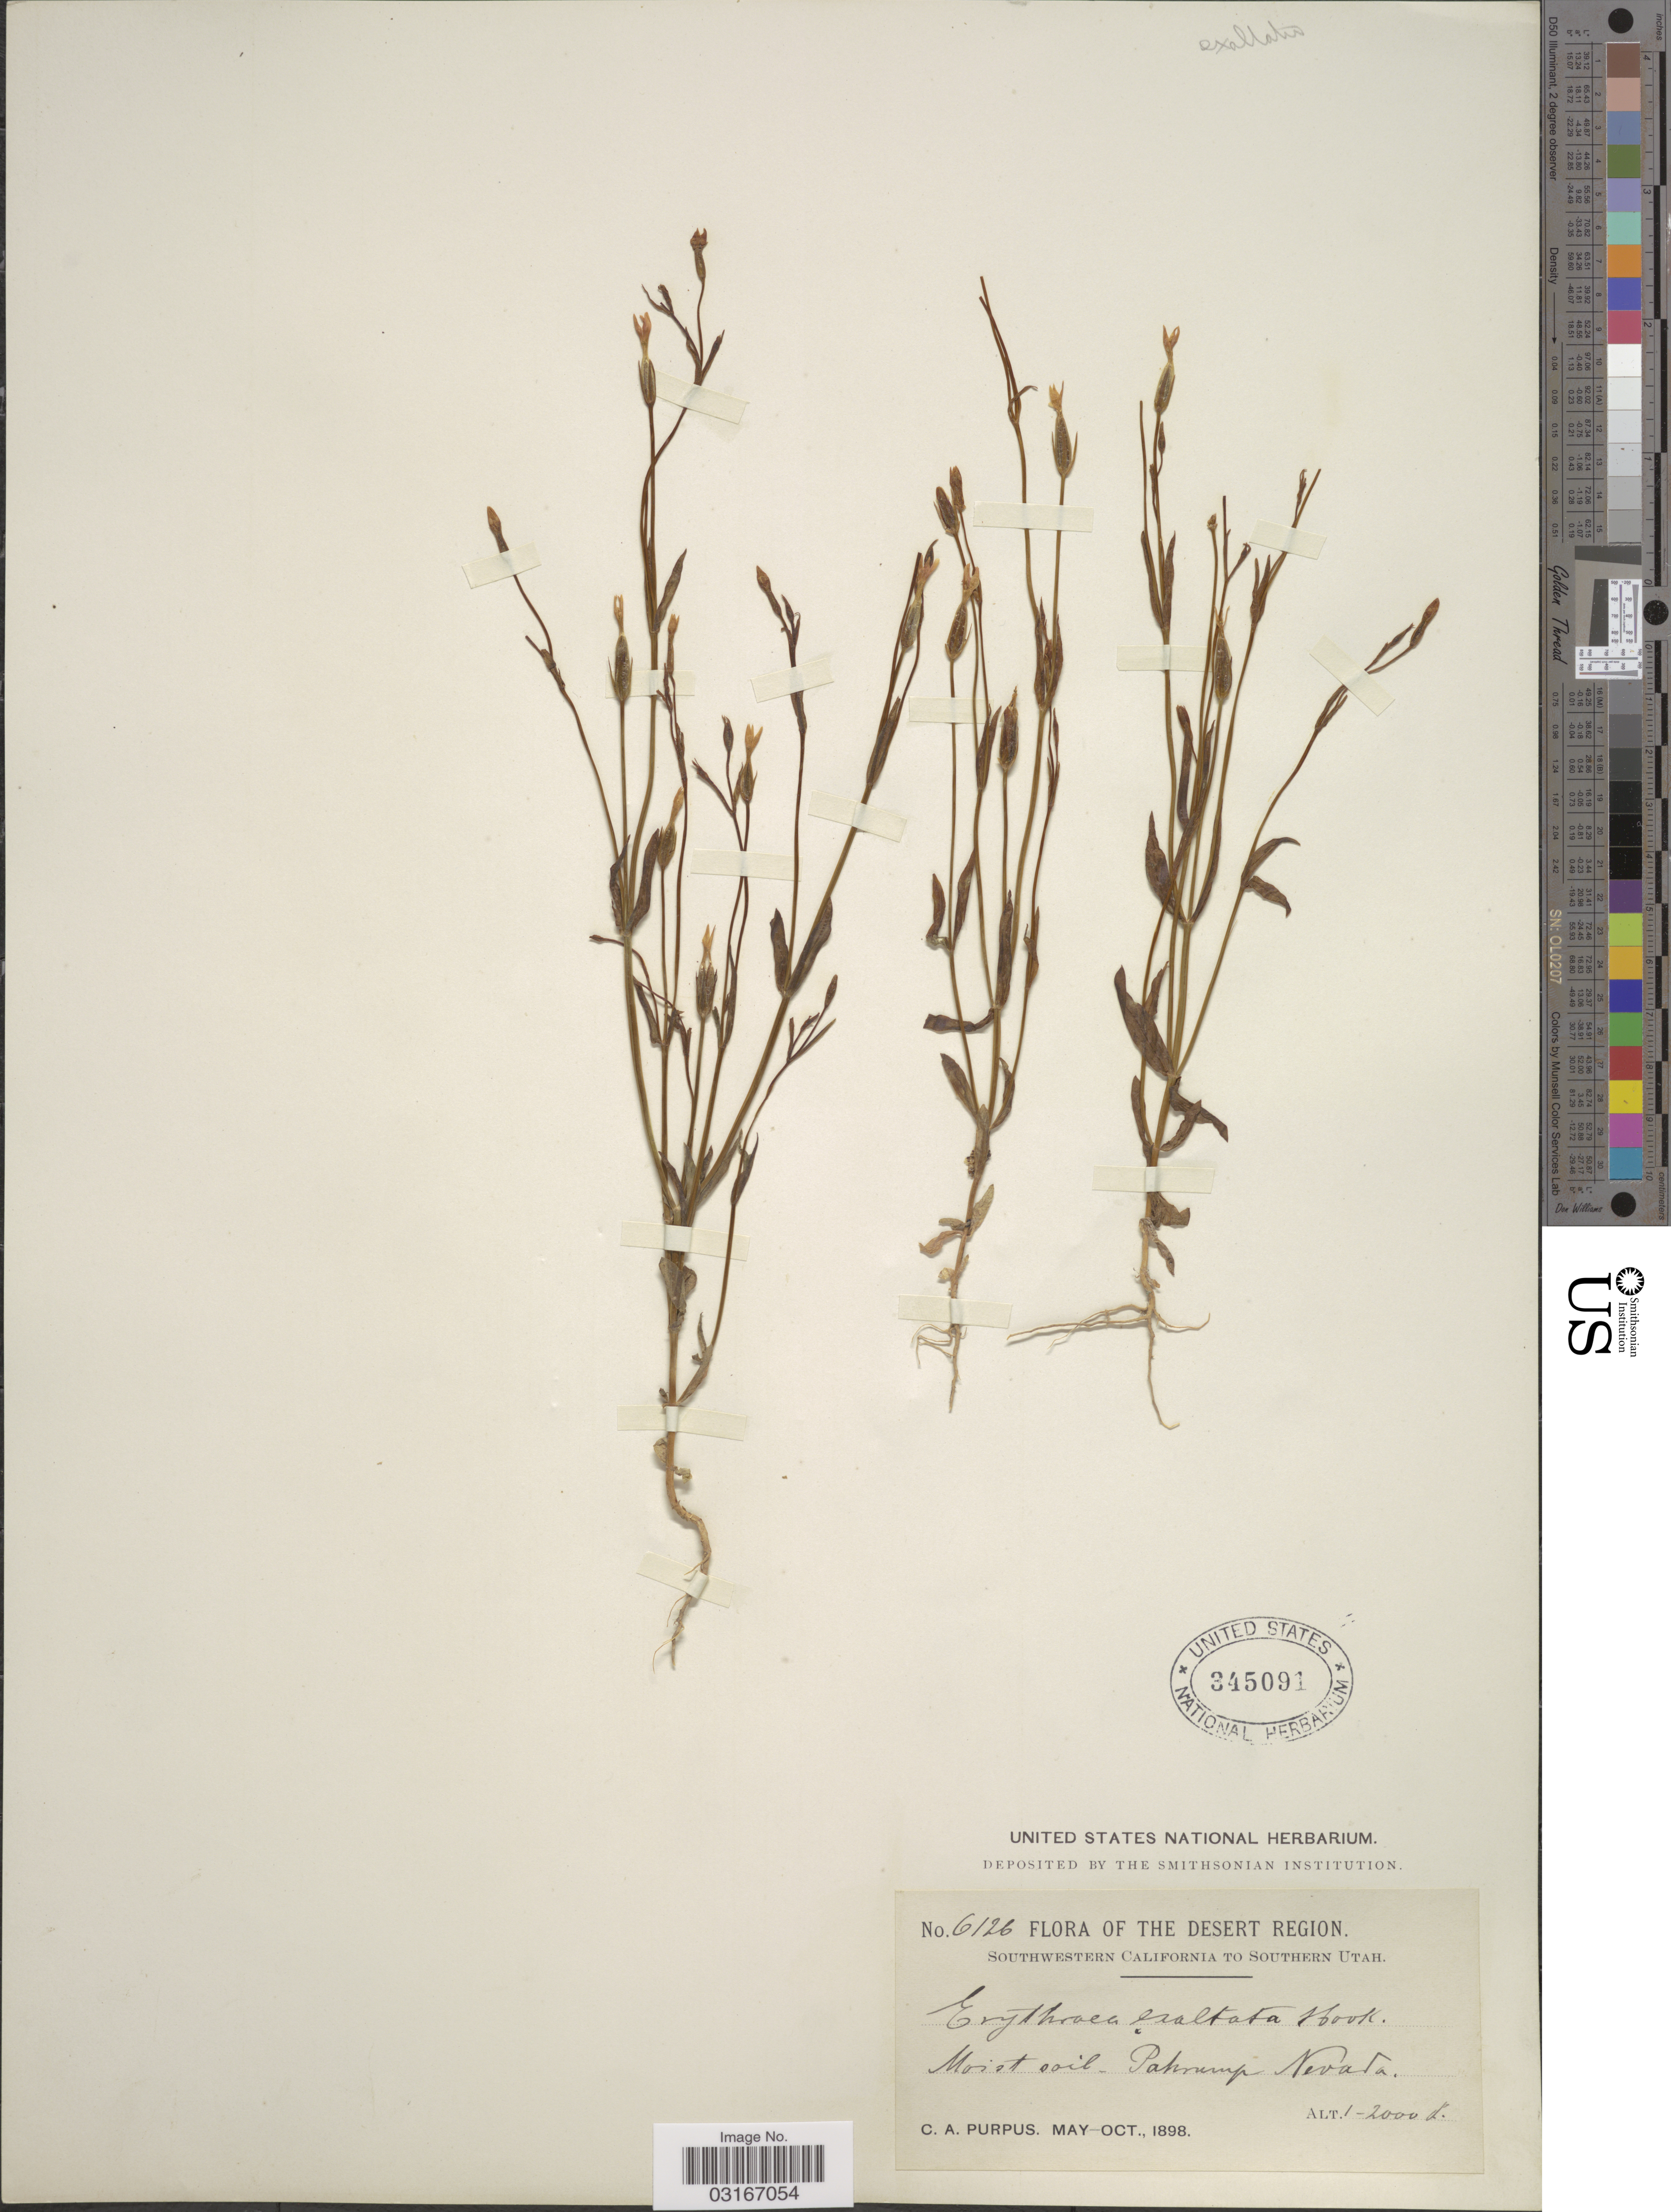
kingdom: Plantae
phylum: Tracheophyta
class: Magnoliopsida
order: Gentianales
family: Gentianaceae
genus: Centaurium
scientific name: Centaurium exaltatum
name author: (Griseb.) W. Wight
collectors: C. A. Purpus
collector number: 6126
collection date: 1898-05/1898-10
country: United States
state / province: Nevada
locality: The Desert Region, Pahrump.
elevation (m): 305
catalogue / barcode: US 345091